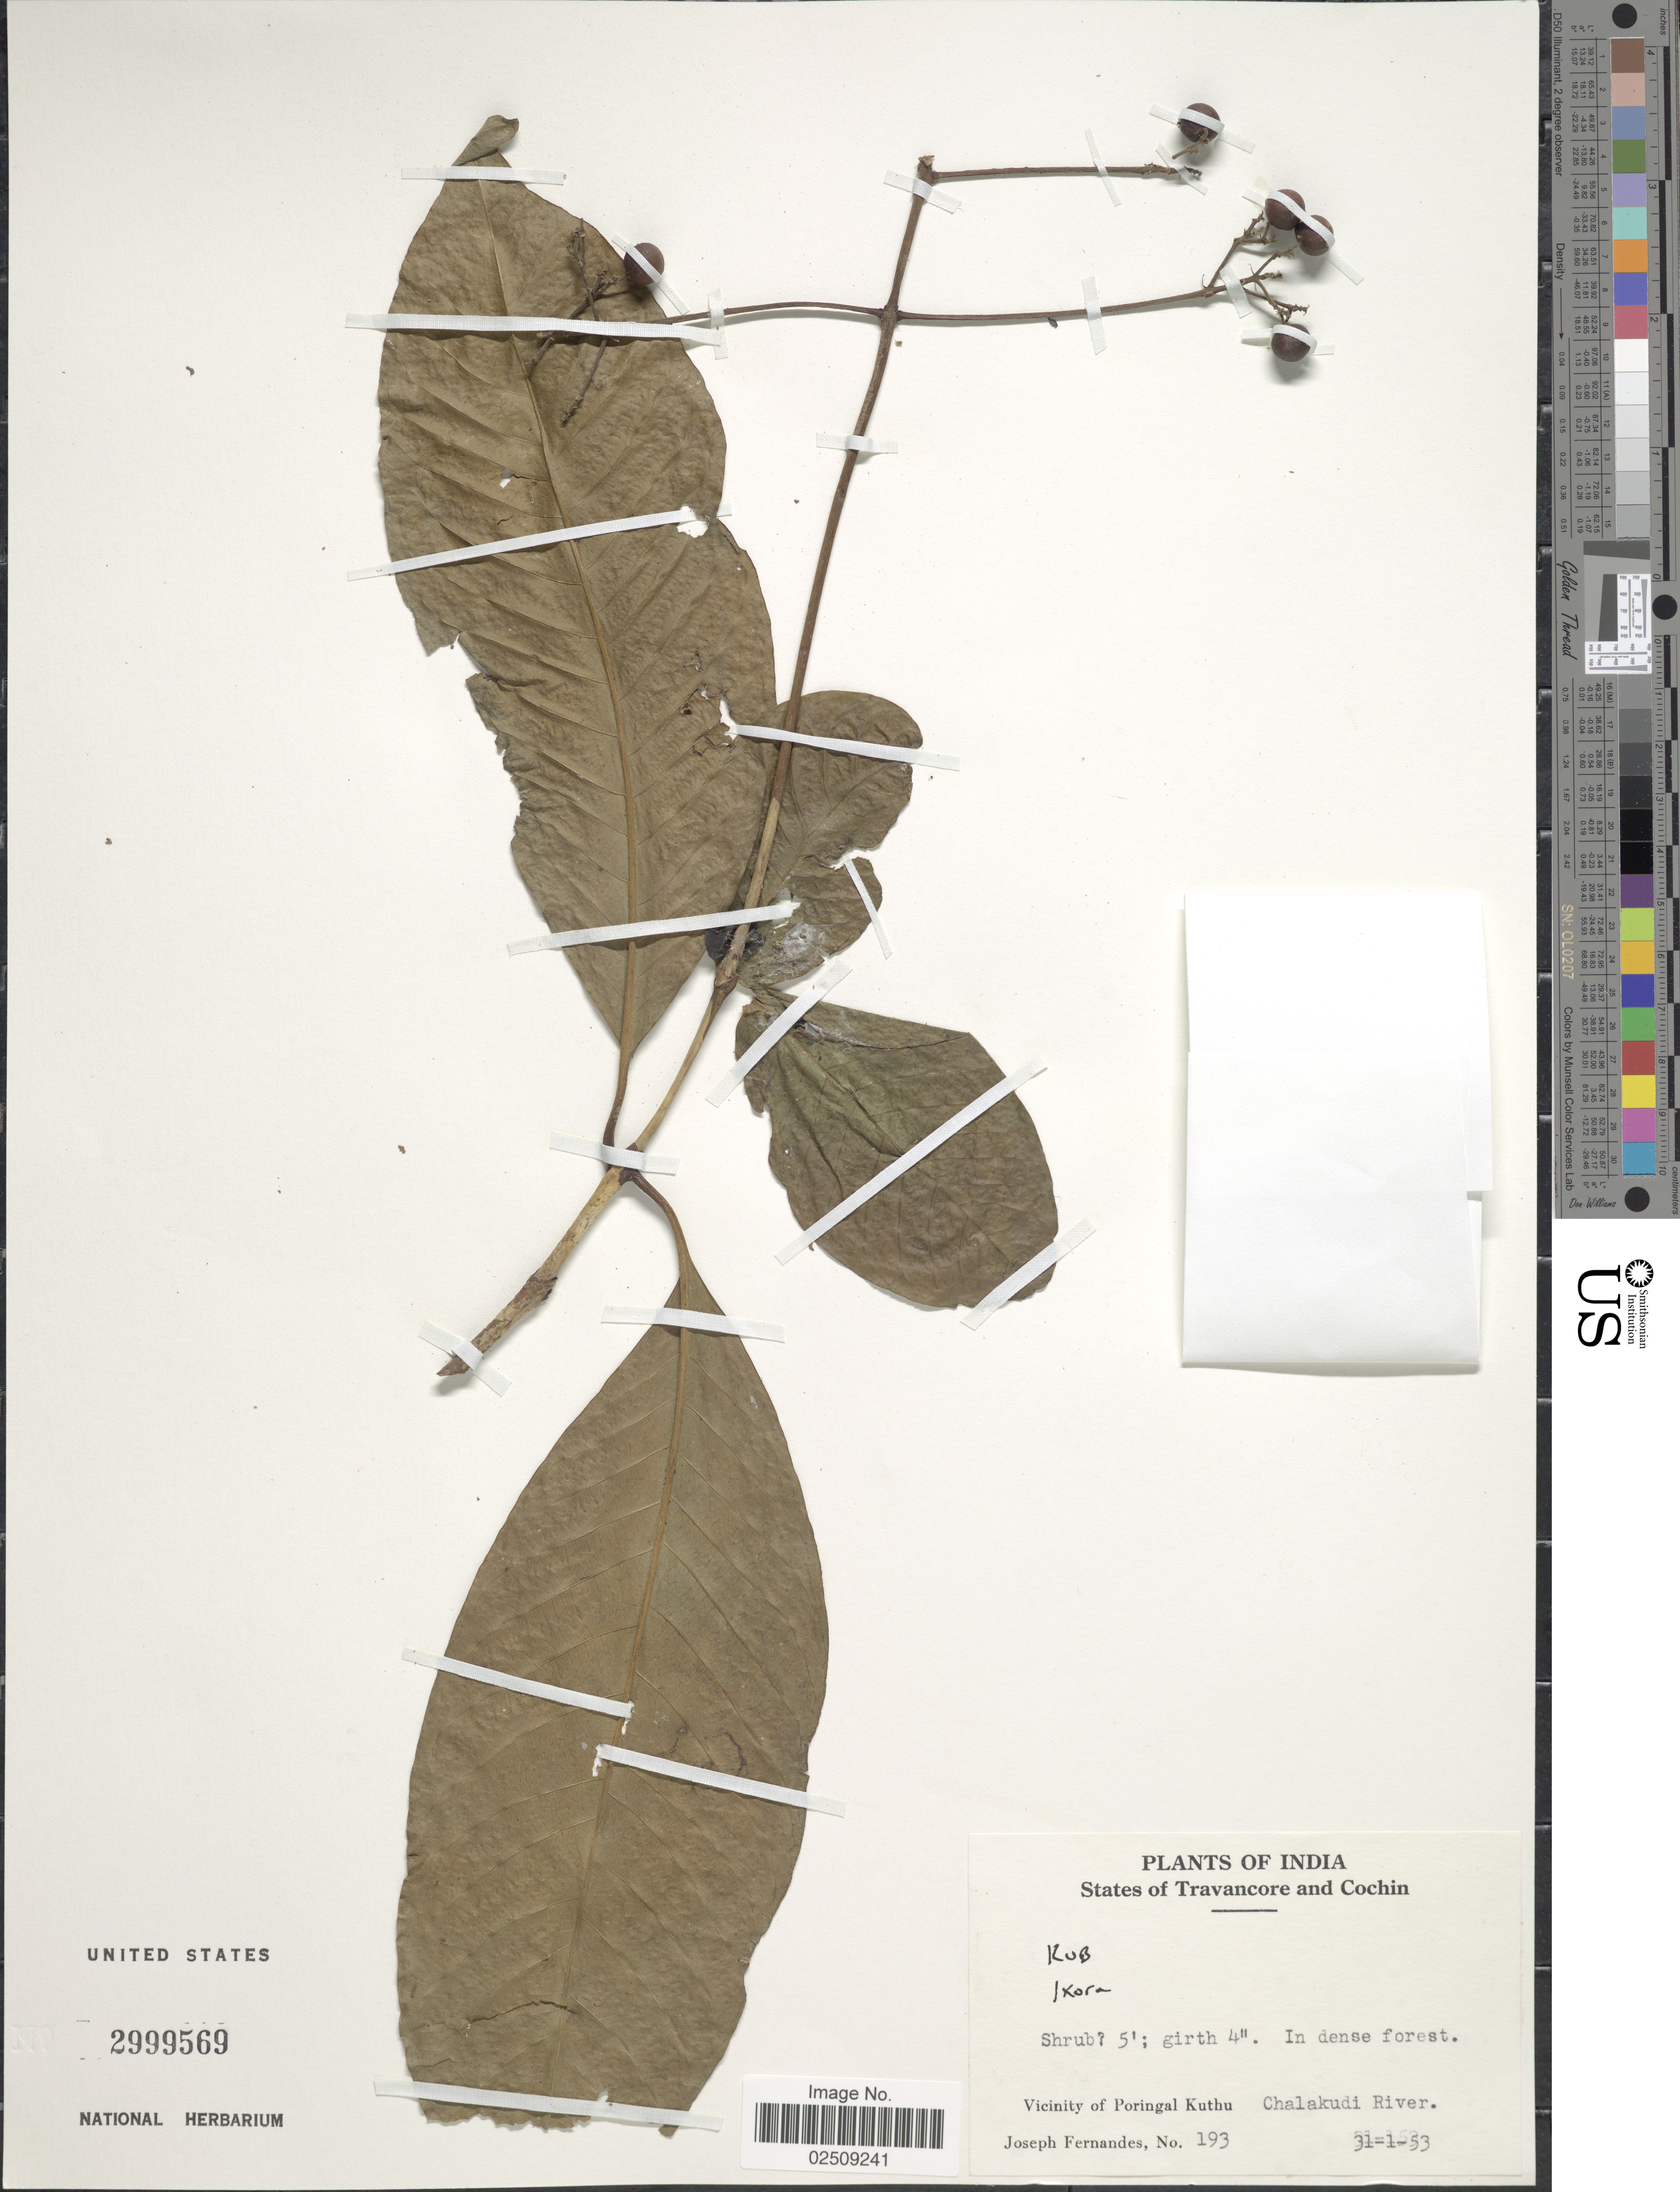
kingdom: Plantae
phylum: Tracheophyta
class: Magnoliopsida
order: Gentianales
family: Rubiaceae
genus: Ixora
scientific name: Ixora sp.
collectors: J. Fernandes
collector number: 193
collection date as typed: Transcribed d/m/y: 31/1/53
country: India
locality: States of Travancore and Cochin. Vicinity of Poringal Kuthu. Chalakudi River.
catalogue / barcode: US 2999569